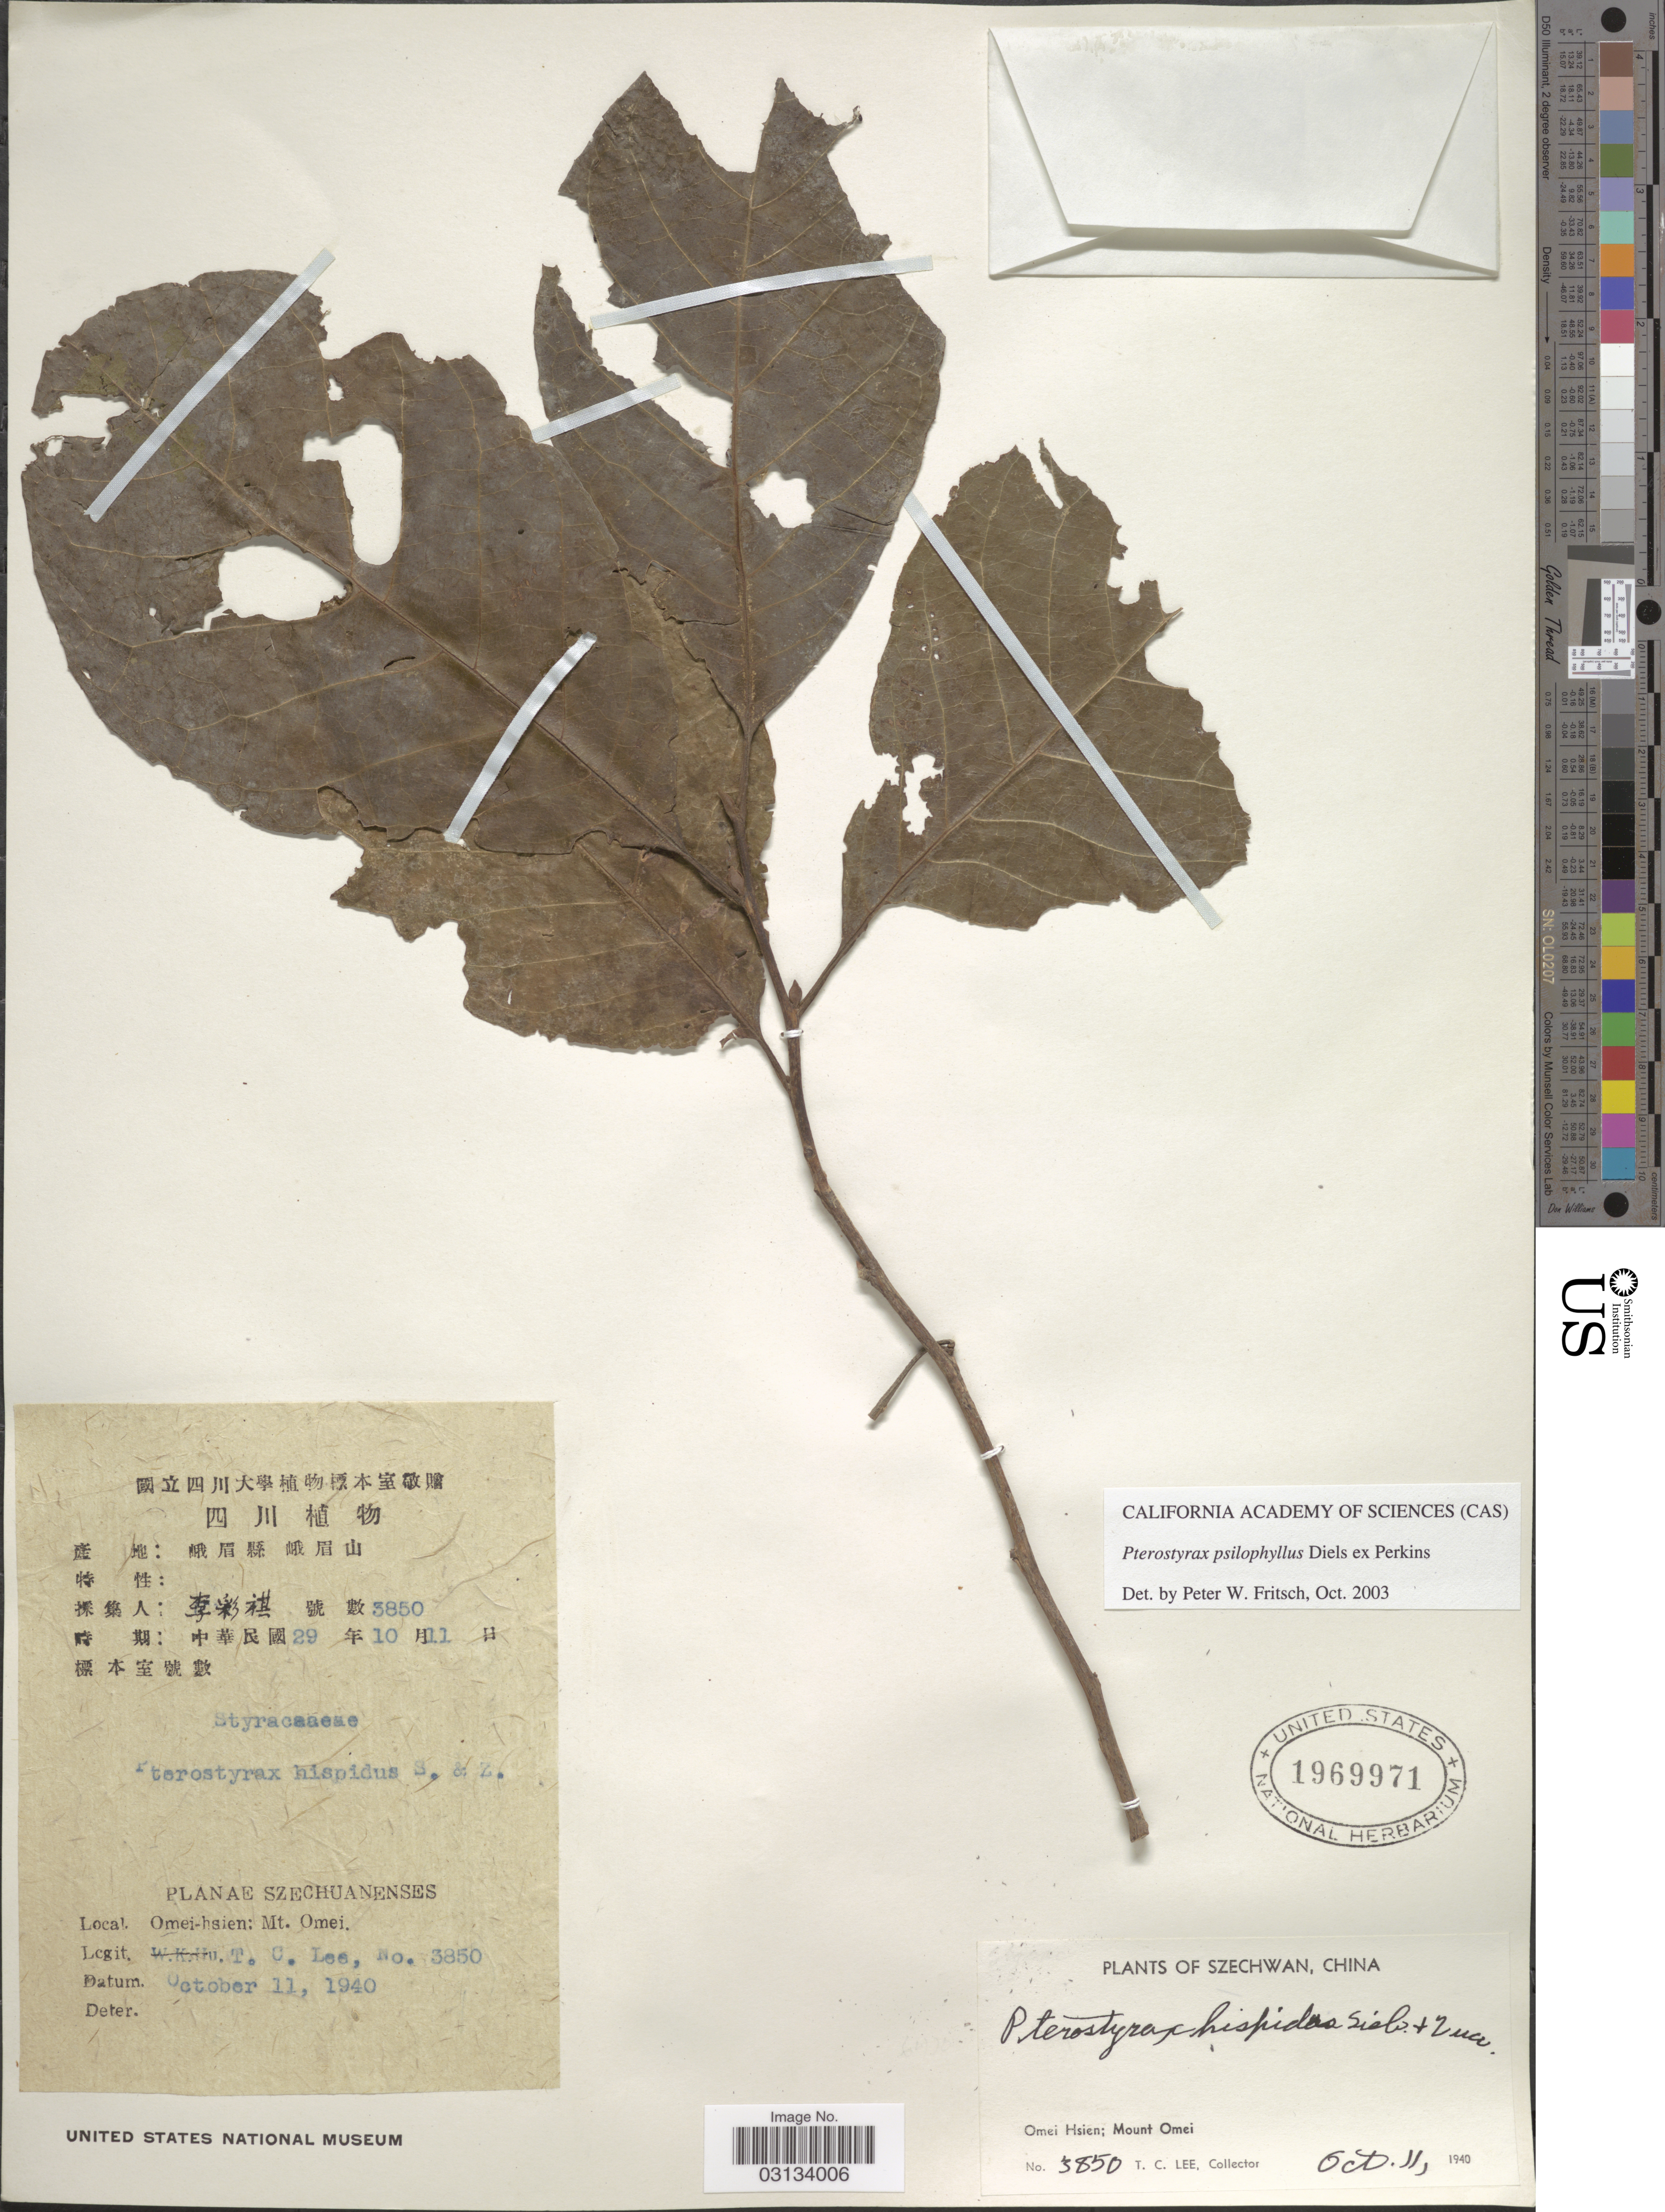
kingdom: Plantae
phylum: Tracheophyta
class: Magnoliopsida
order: Ericales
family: Styracaceae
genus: Pterostyrax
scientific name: Pterostyrax psilophyllus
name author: Diels ex Perkins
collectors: T. Lee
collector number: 3850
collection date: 1940-10-11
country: China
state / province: Sichuan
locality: Omei Hsien; Mount Omei. Szechwan.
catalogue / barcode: US 1969971